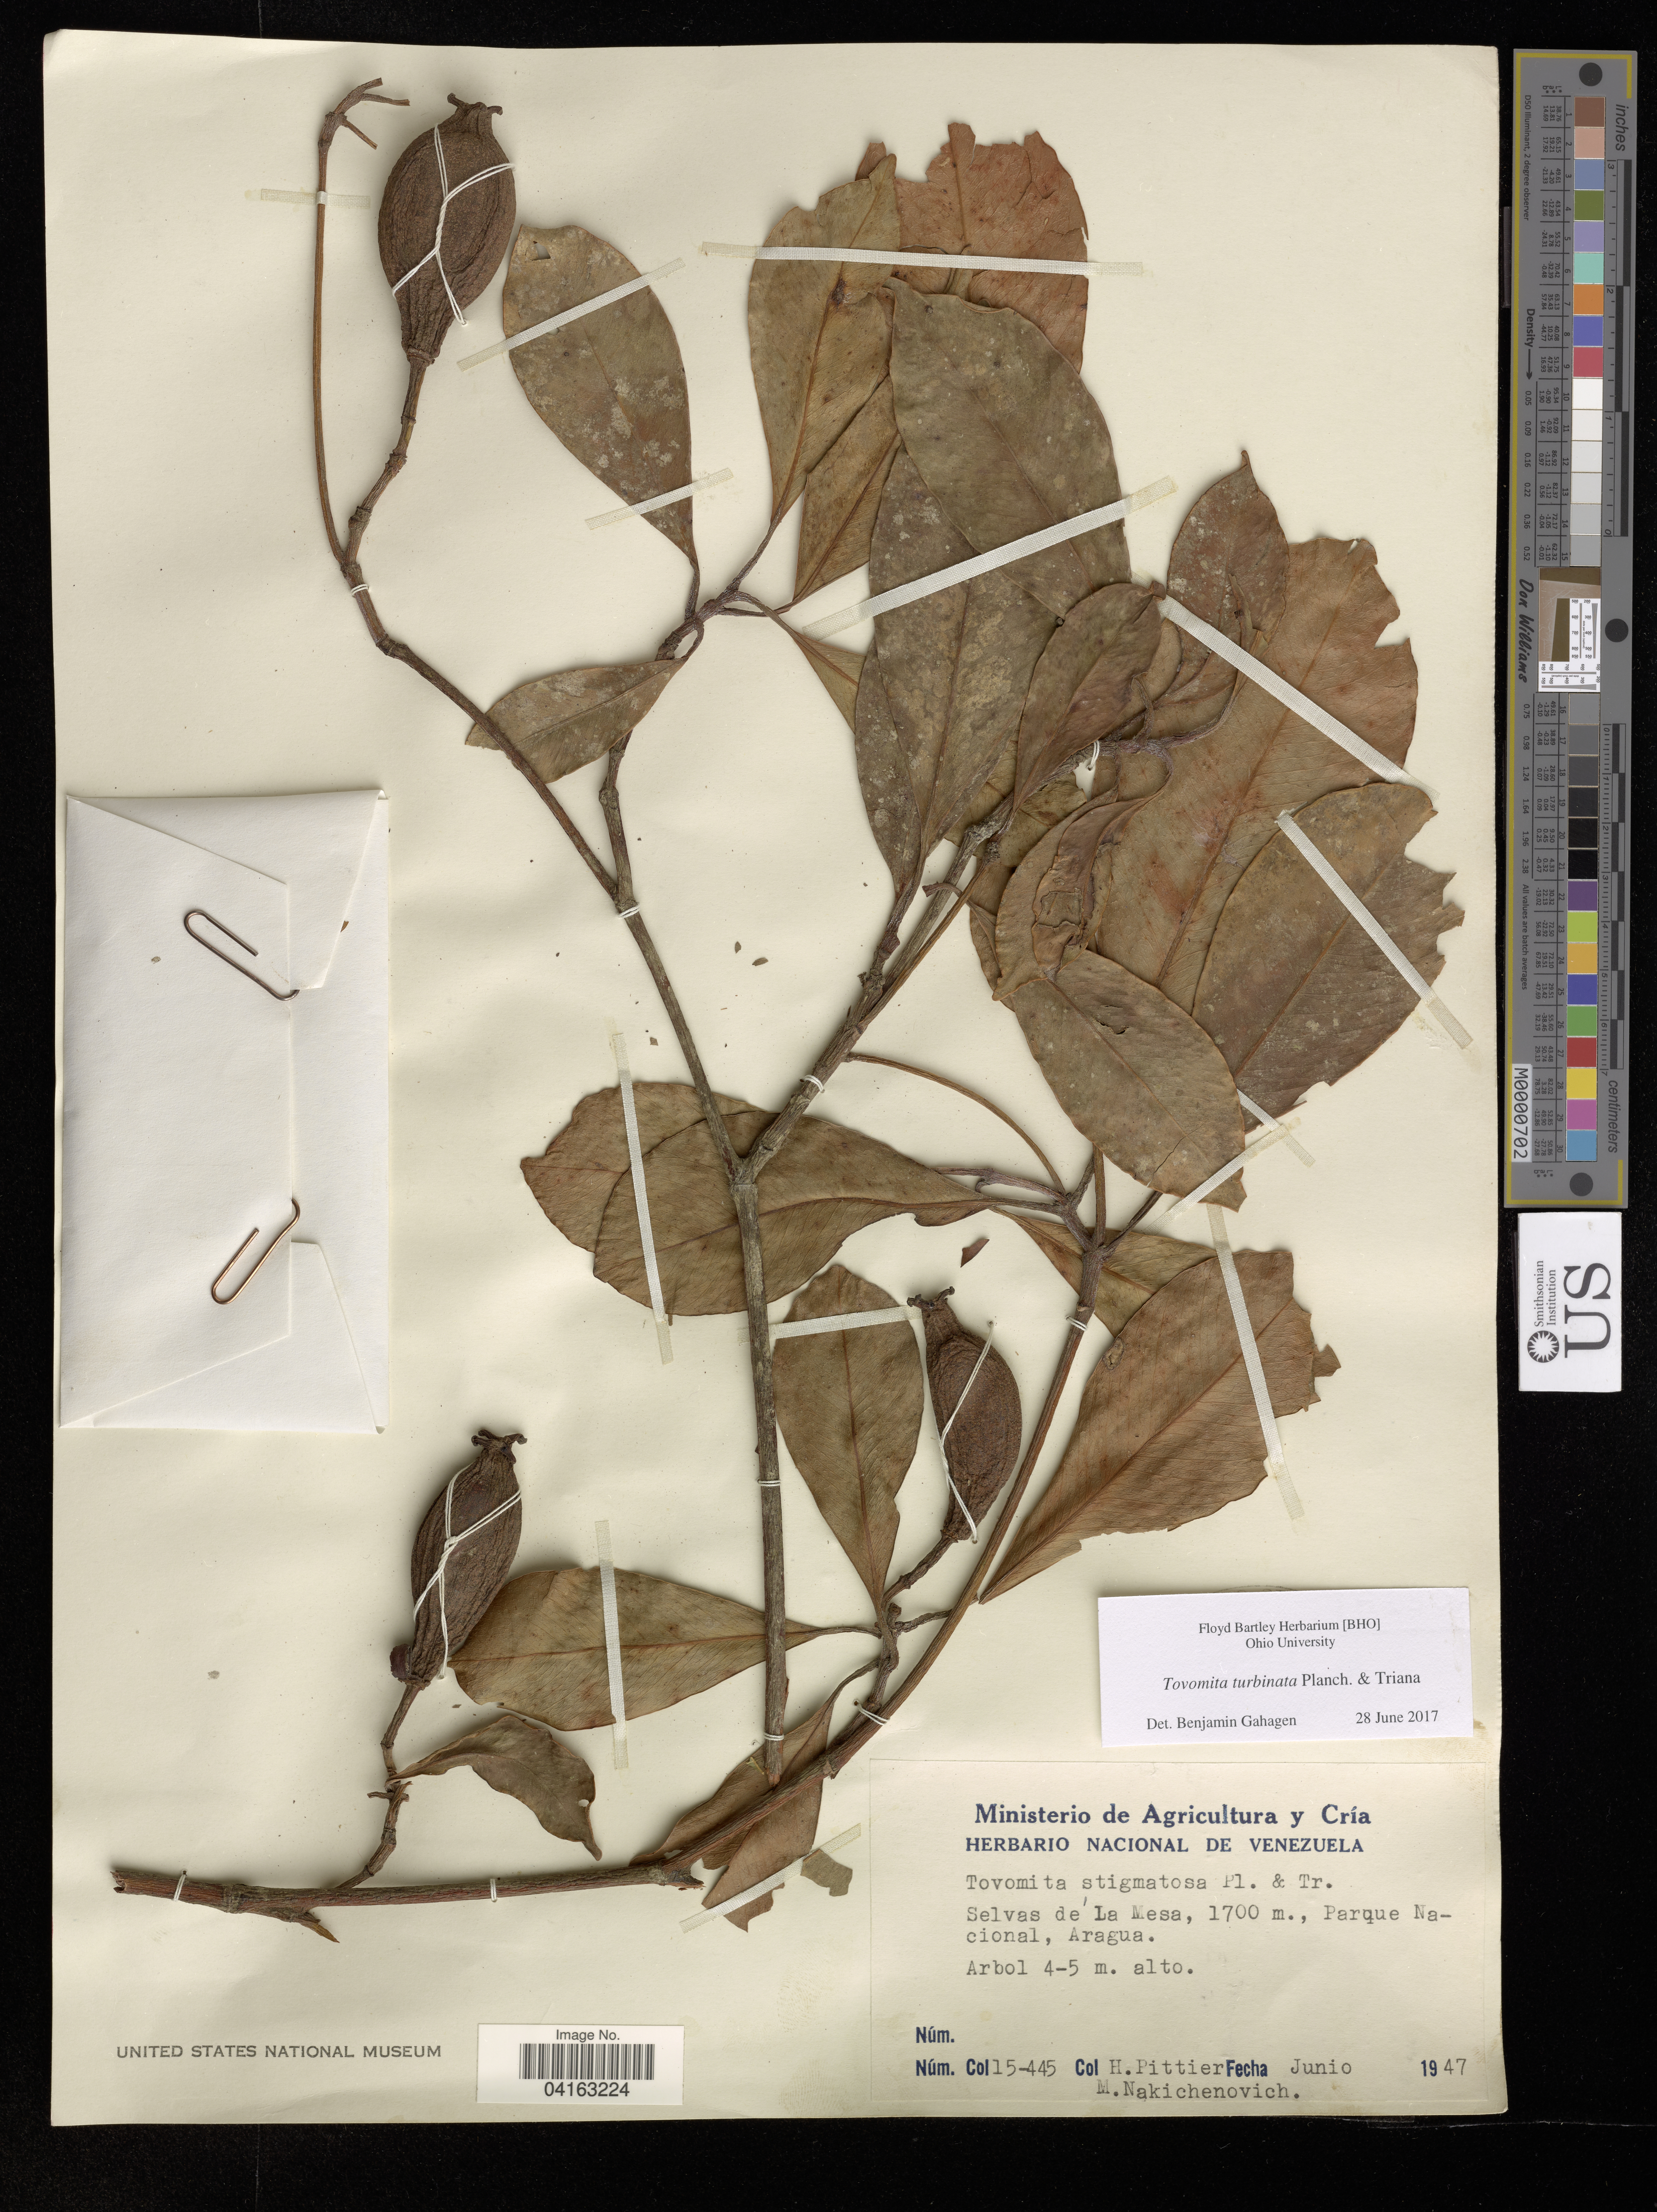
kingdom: Plantae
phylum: Tracheophyta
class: Magnoliopsida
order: Malpighiales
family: Clusiaceae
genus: Tovomita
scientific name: Tovomita turbinata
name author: Benth. & Triana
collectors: H. F. Pittier & M. Nakichenovich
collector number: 15-445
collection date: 1947-06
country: Venezuela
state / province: Aragua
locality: Selvas de'La Mesa, 1700 m., Parque Nacional.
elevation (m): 4